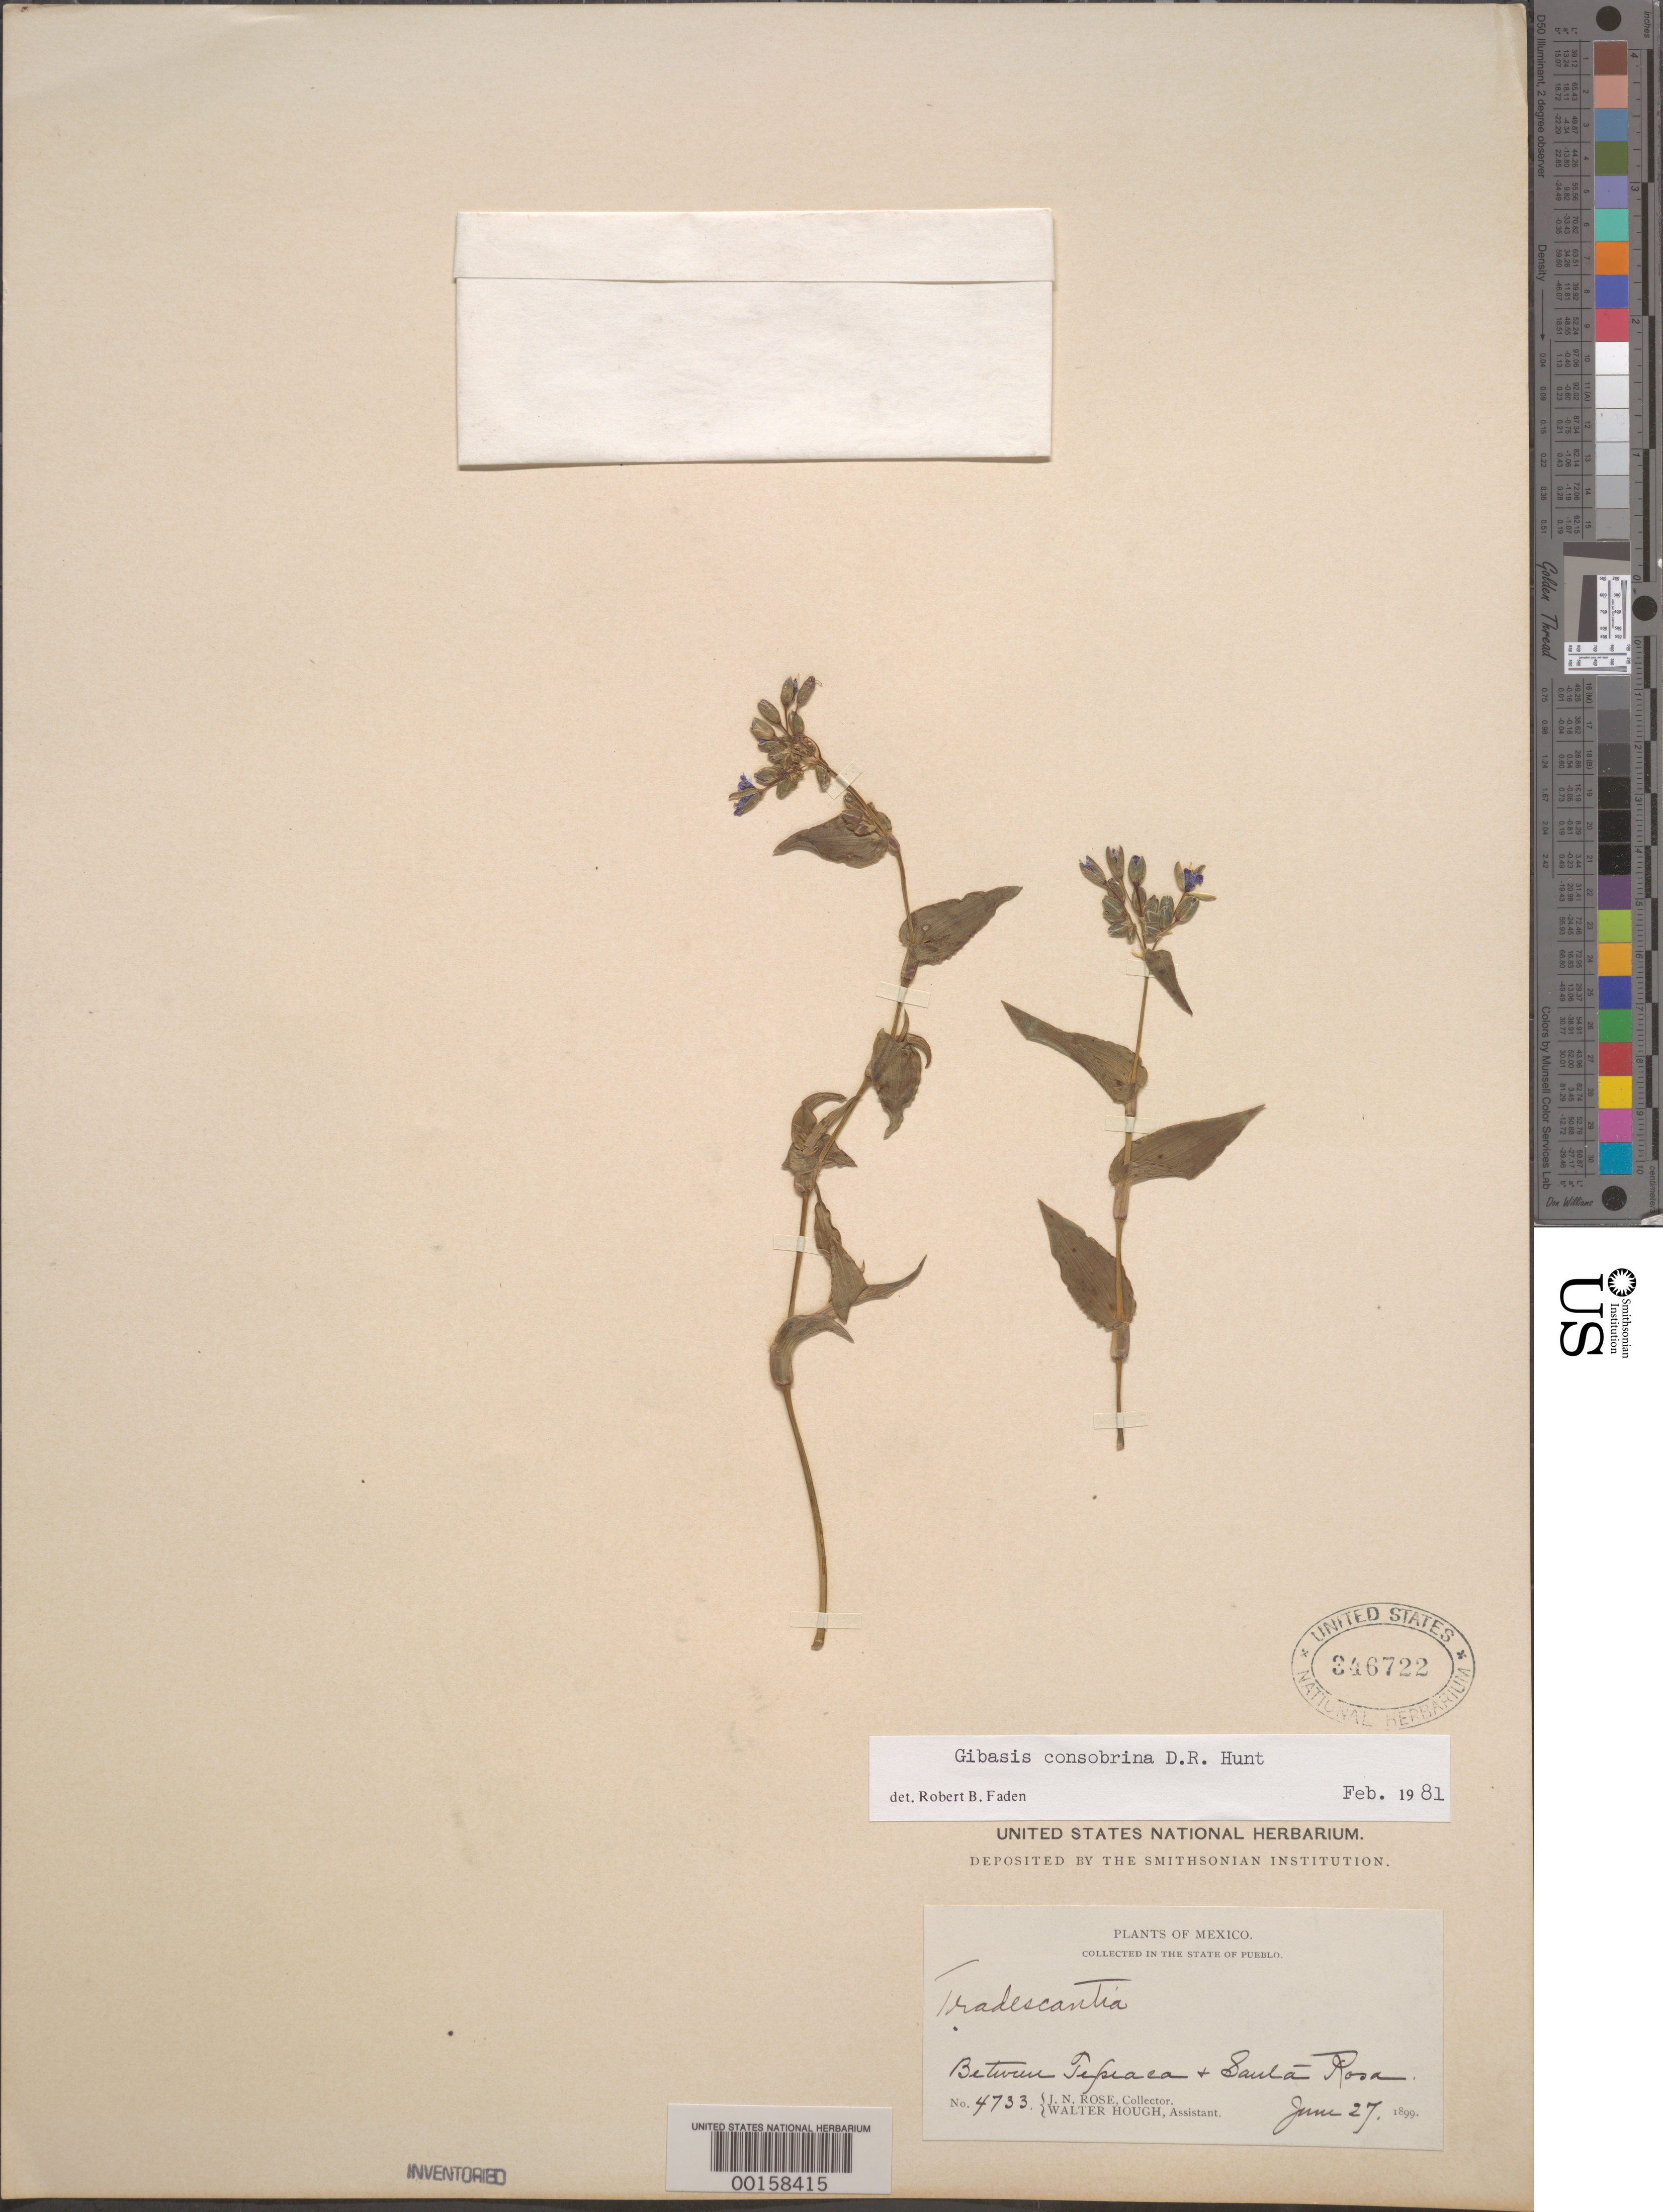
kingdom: Plantae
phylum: Tracheophyta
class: Liliopsida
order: Commelinales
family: Commelinaceae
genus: Gibasis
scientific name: Gibasis consobrina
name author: D.R. Hunt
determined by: Faden, Robert B., (US), Smithsonian Institution - National Museum of Natural History (UNITED STATES)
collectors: J. N. Rose & W. Hough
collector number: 4733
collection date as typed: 27 Jun 1899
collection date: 1899-06-27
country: Mexico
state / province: Puebla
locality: Beween tepeaca and Santa Rosa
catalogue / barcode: US 346722